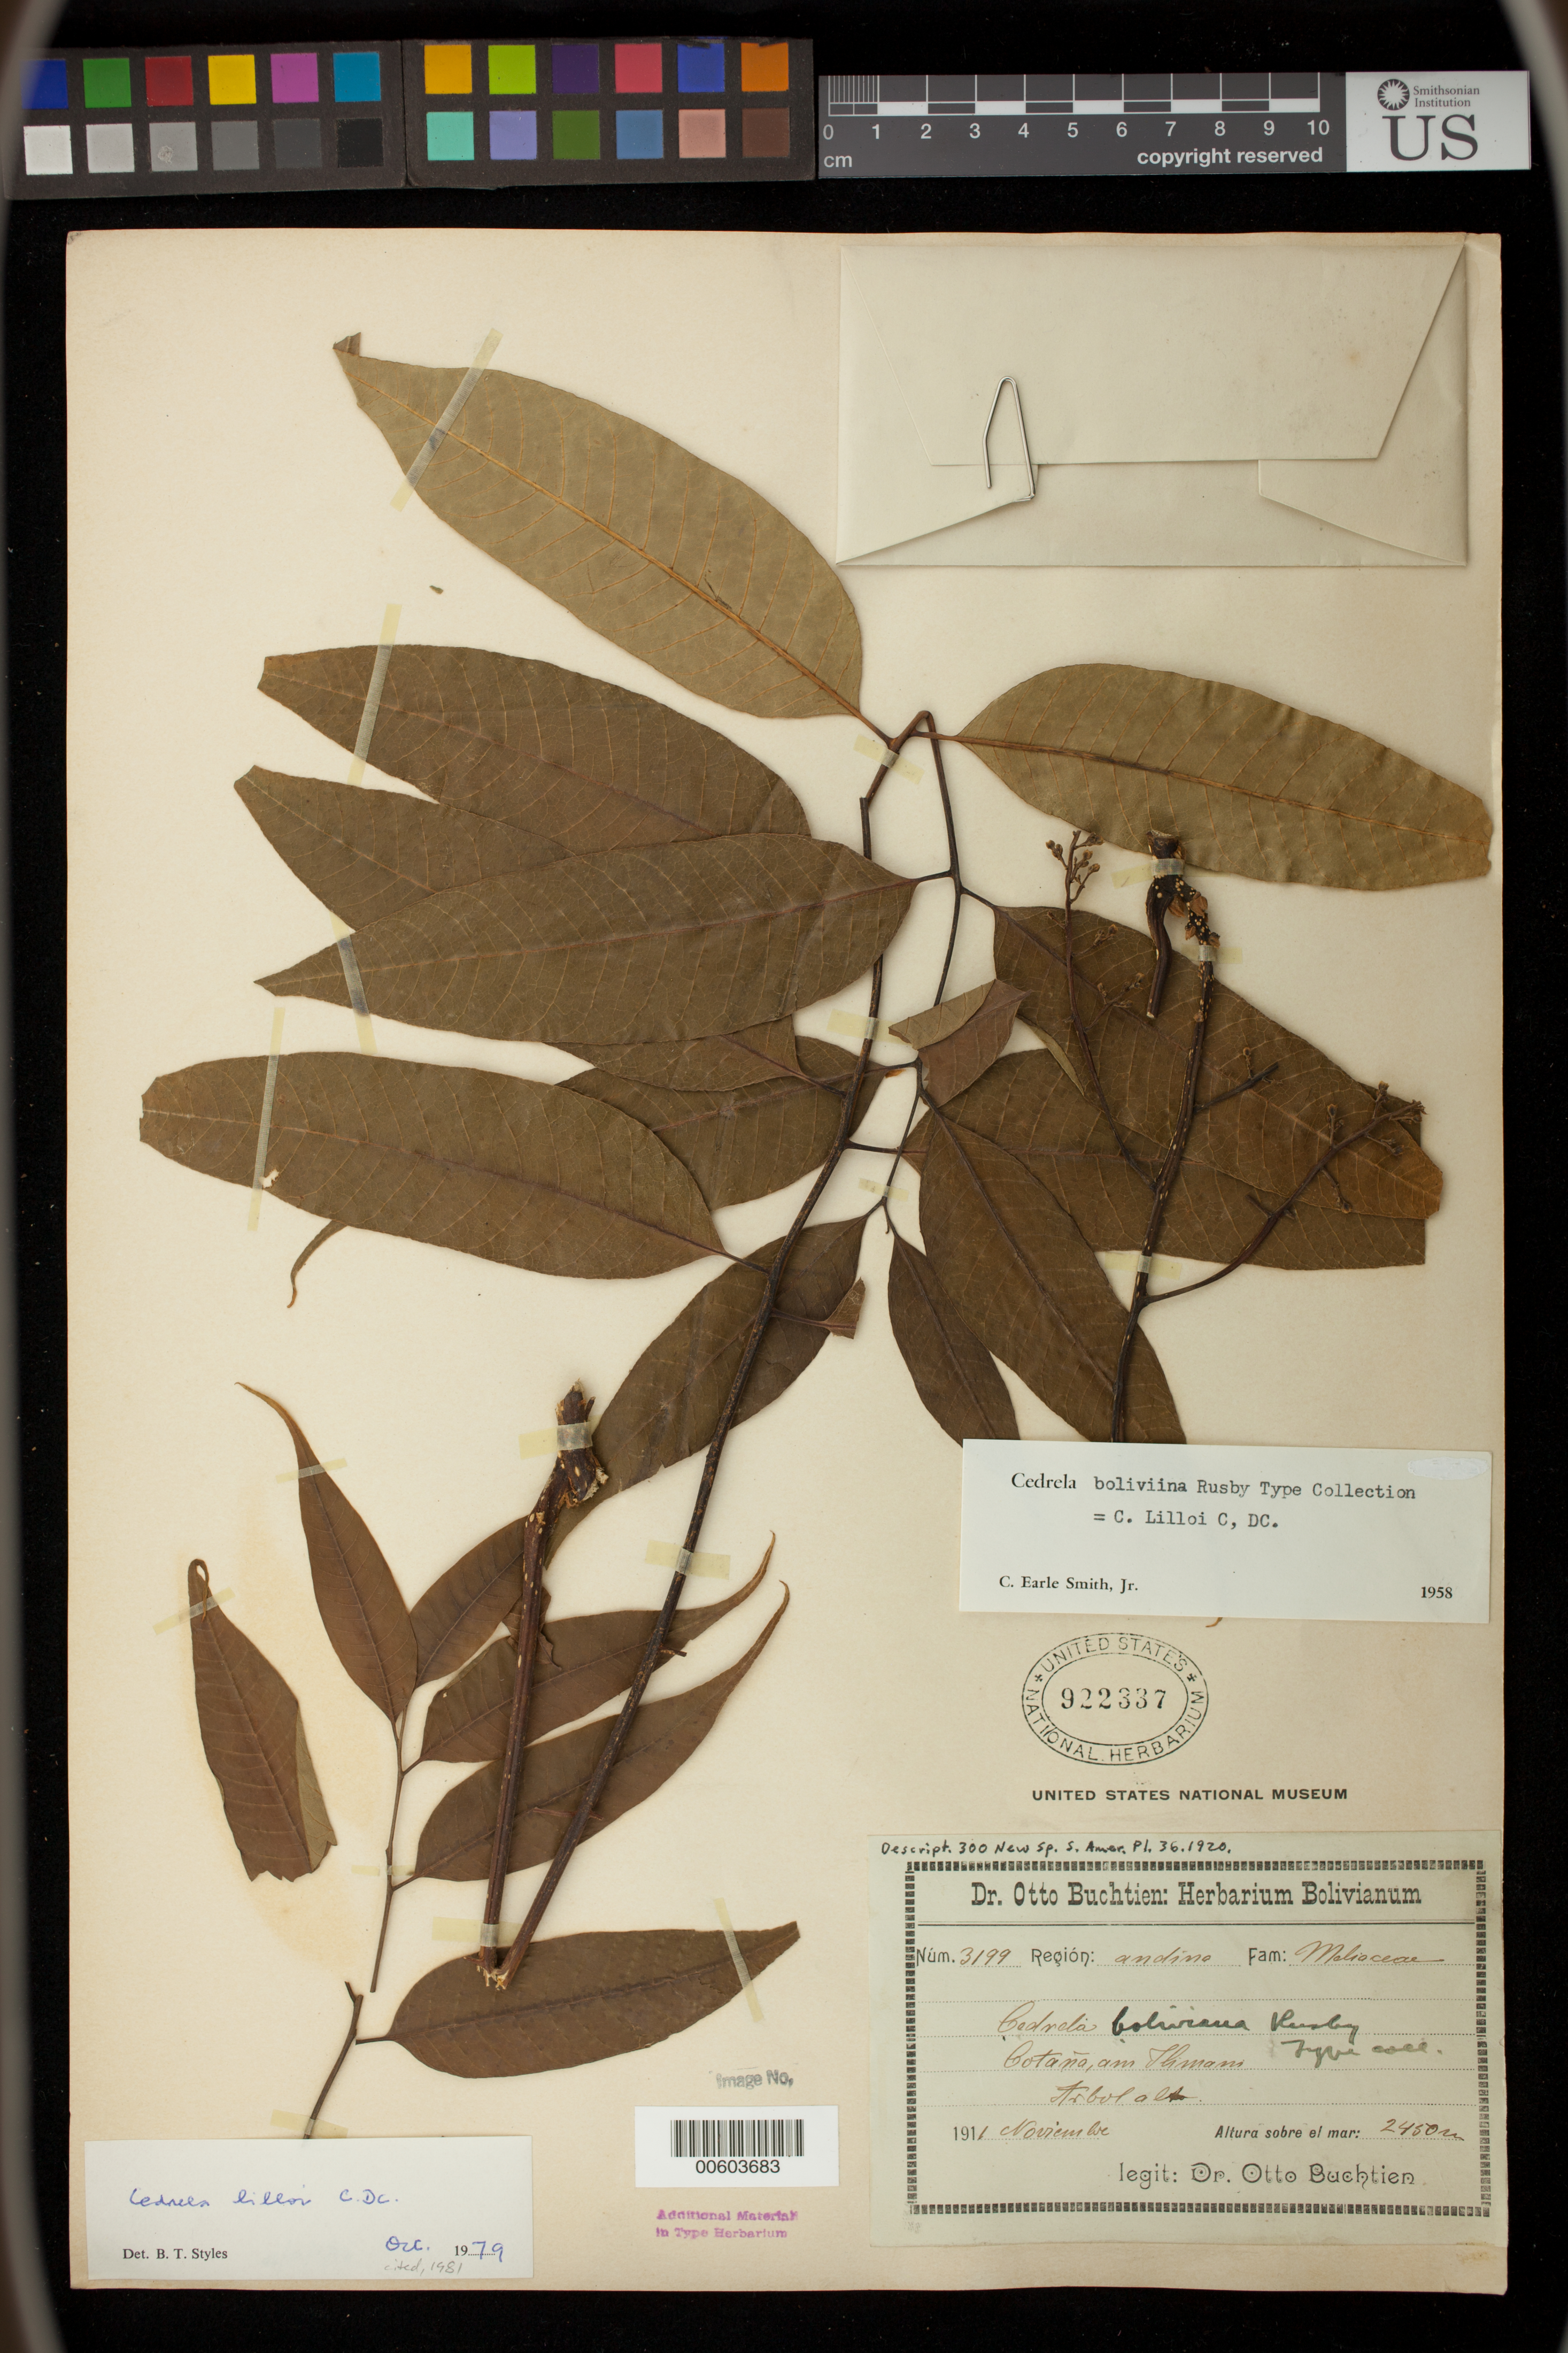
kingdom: Plantae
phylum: Tracheophyta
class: Magnoliopsida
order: Sapindales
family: Meliaceae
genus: Cedrela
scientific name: Cedrela boliviana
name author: Rusby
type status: Isotype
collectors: O. Buchtien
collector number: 3199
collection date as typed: Nov 1911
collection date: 1911-11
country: Bolivia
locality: Cotana, near Ilimani.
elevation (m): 2450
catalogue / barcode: US 922337